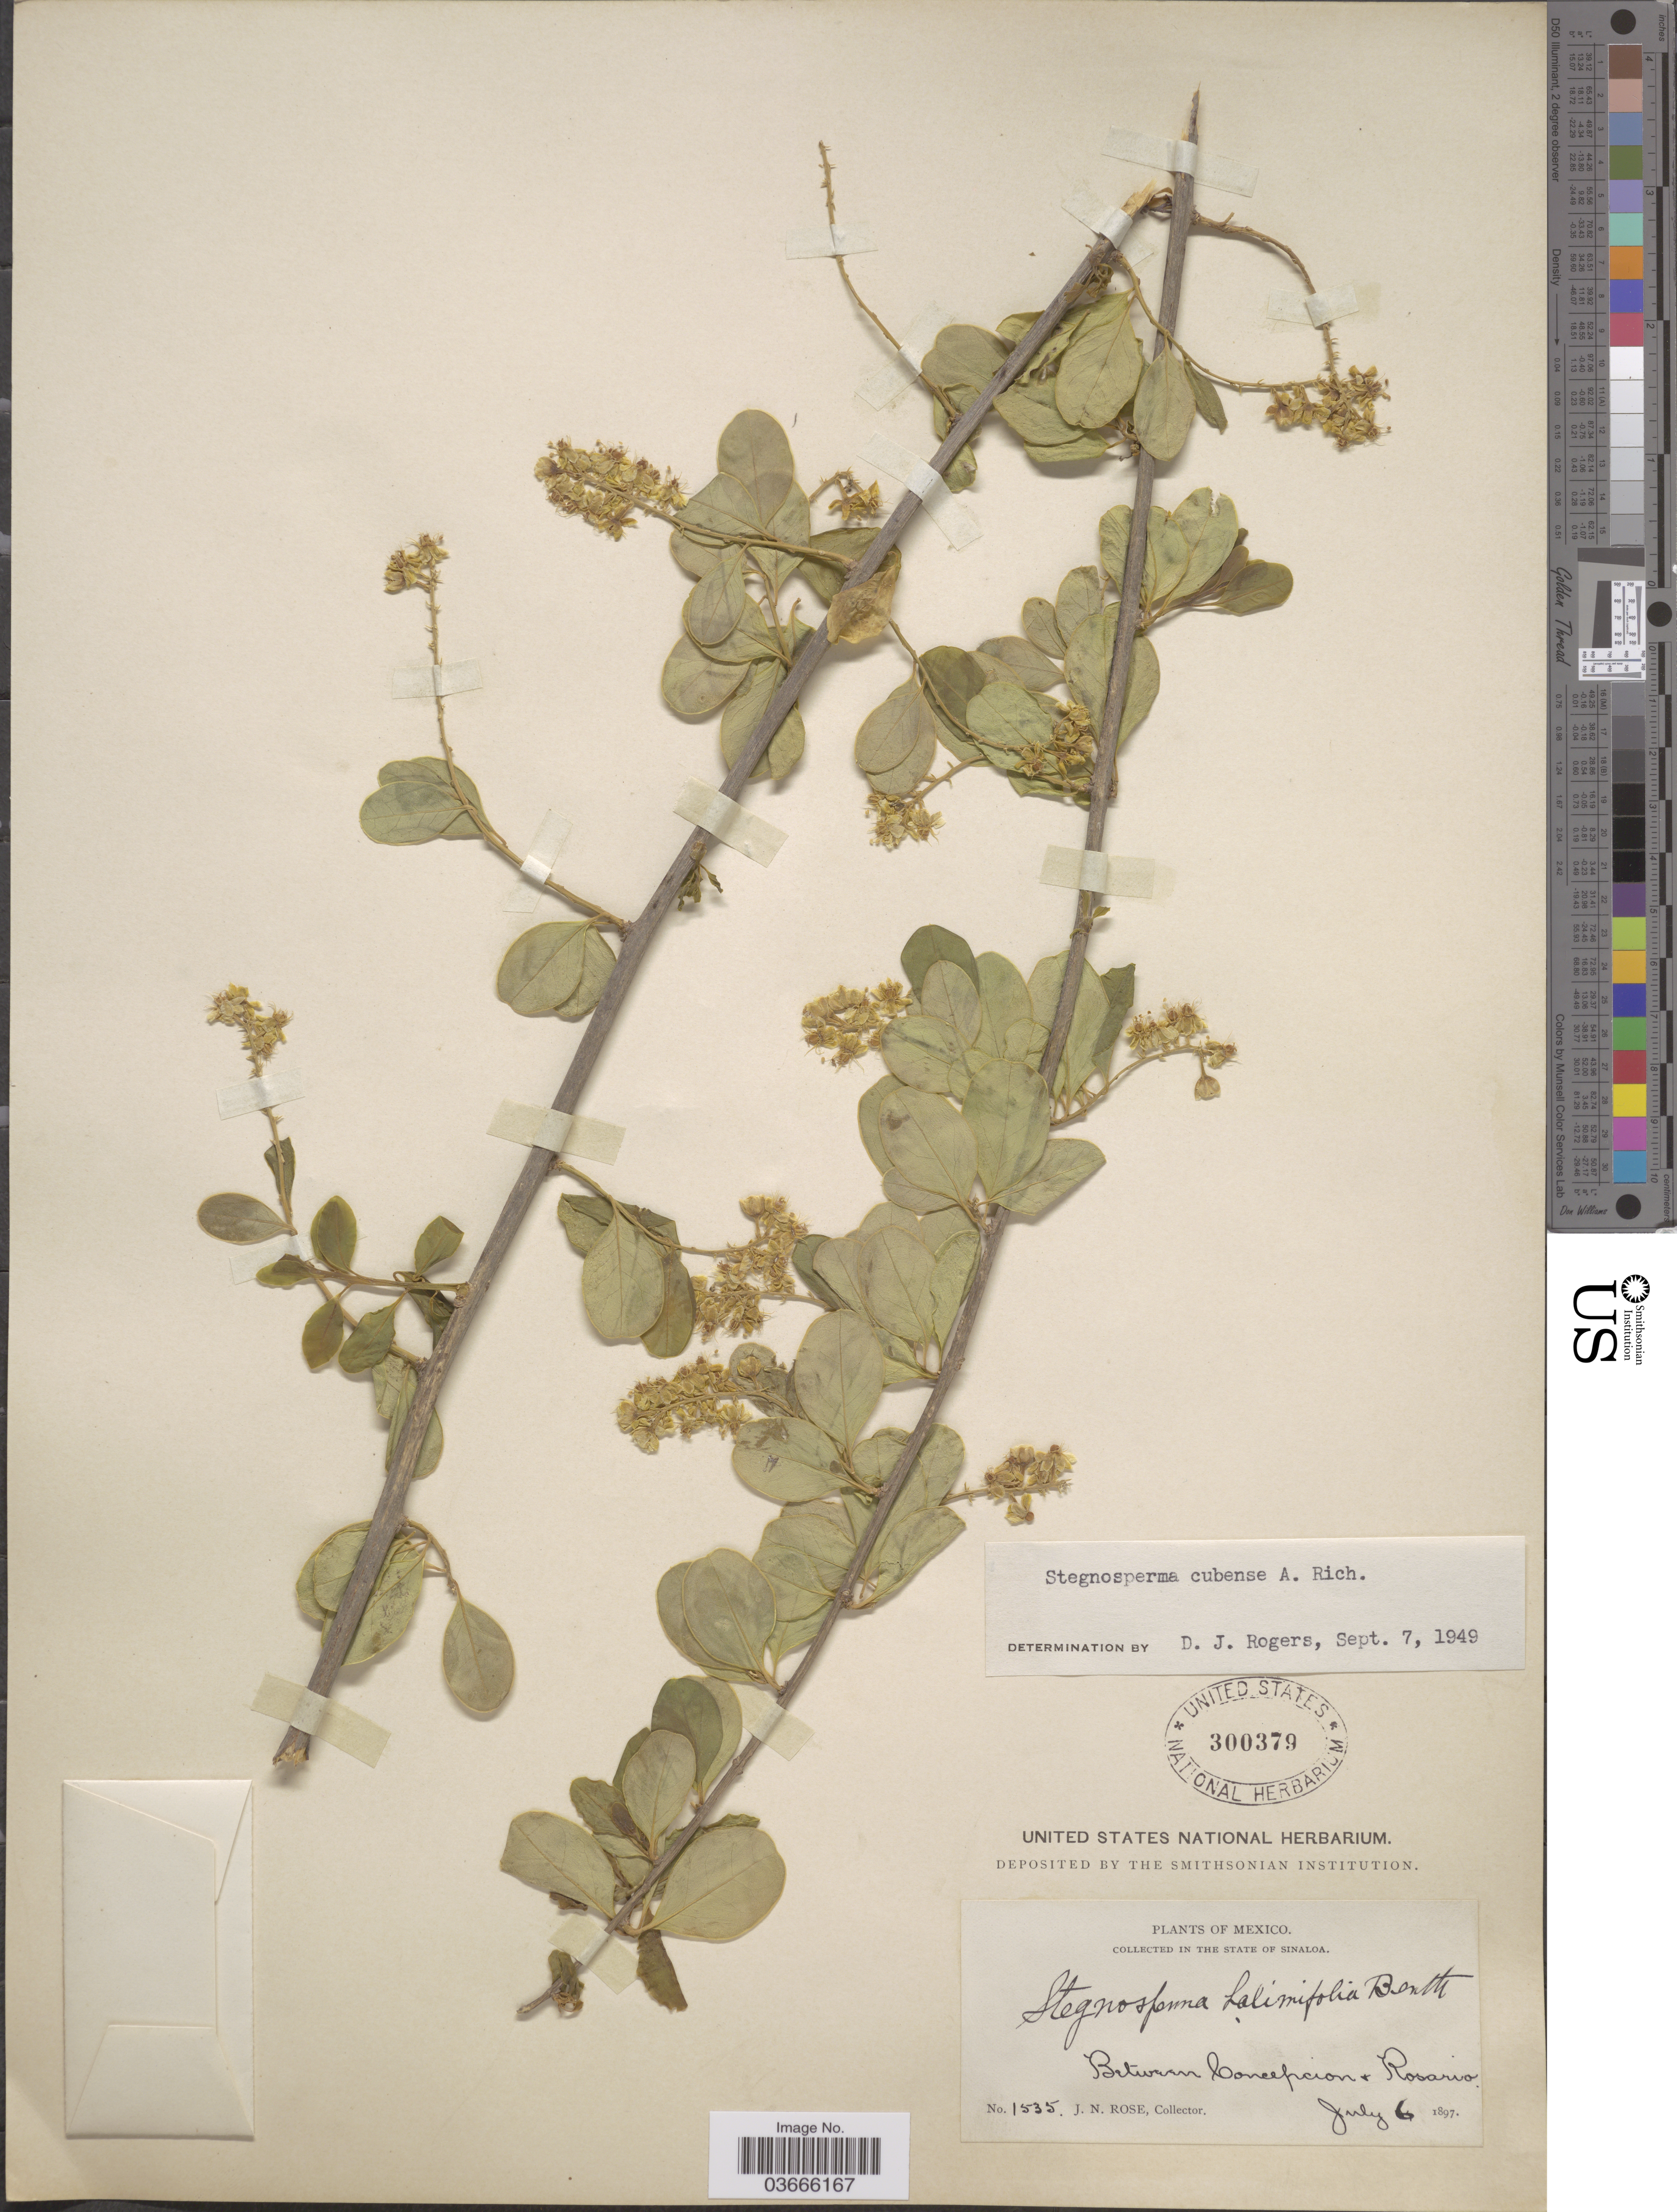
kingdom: Plantae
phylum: Tracheophyta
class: Magnoliopsida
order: Caryophyllales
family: Stegnospermataceae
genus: Stegnosperma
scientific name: Stegnosperma cubense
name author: A. Rich.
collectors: J. N. Rose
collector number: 1535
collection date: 1897-07-06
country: Mexico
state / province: Sinaloa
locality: Between Concepcion + Rosario.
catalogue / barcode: US 300379